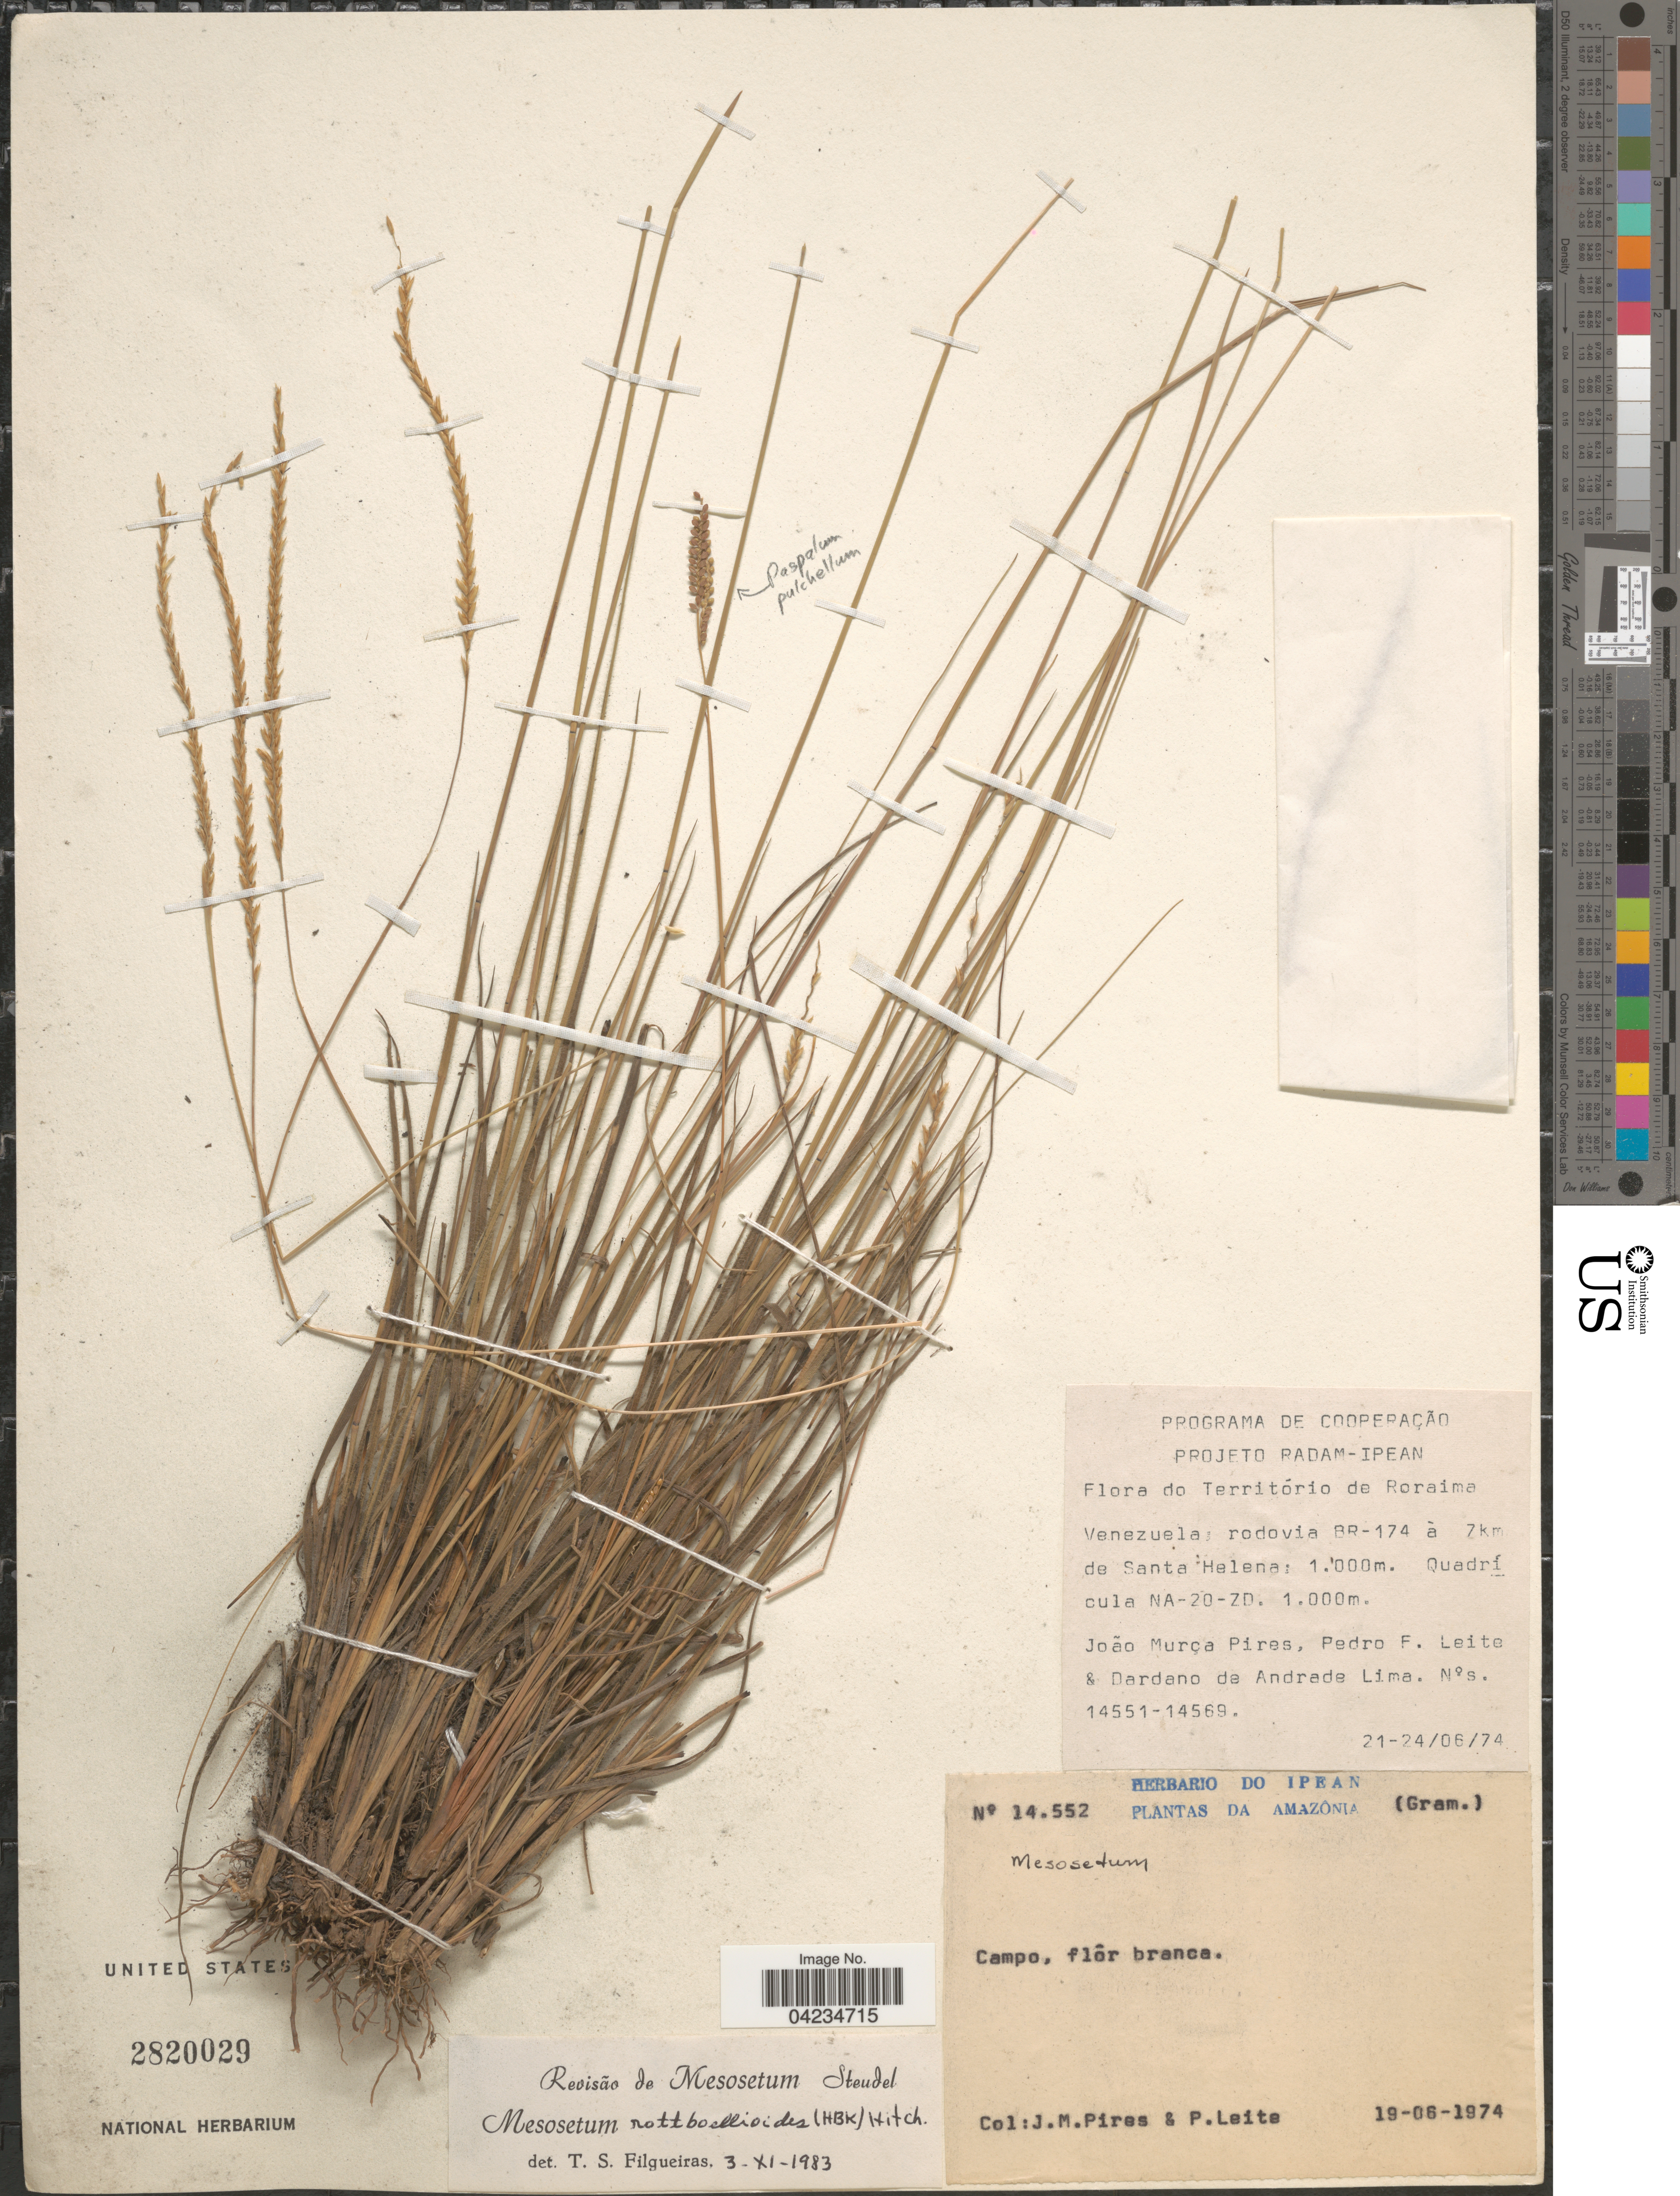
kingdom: Plantae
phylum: Tracheophyta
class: Liliopsida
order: Poales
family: Poaceae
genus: Mesosetum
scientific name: Mesosetum rottboellioides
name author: (Kunth) Hitchc.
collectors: J. M. Pires, P. Leite & D. de Andrada Lima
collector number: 14552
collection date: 1974-06-19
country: Venezuela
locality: Território de Roraima. Rodovia BR-174 à 7km de Santa Helena. Amazonia.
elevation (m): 1000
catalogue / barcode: US 2820029